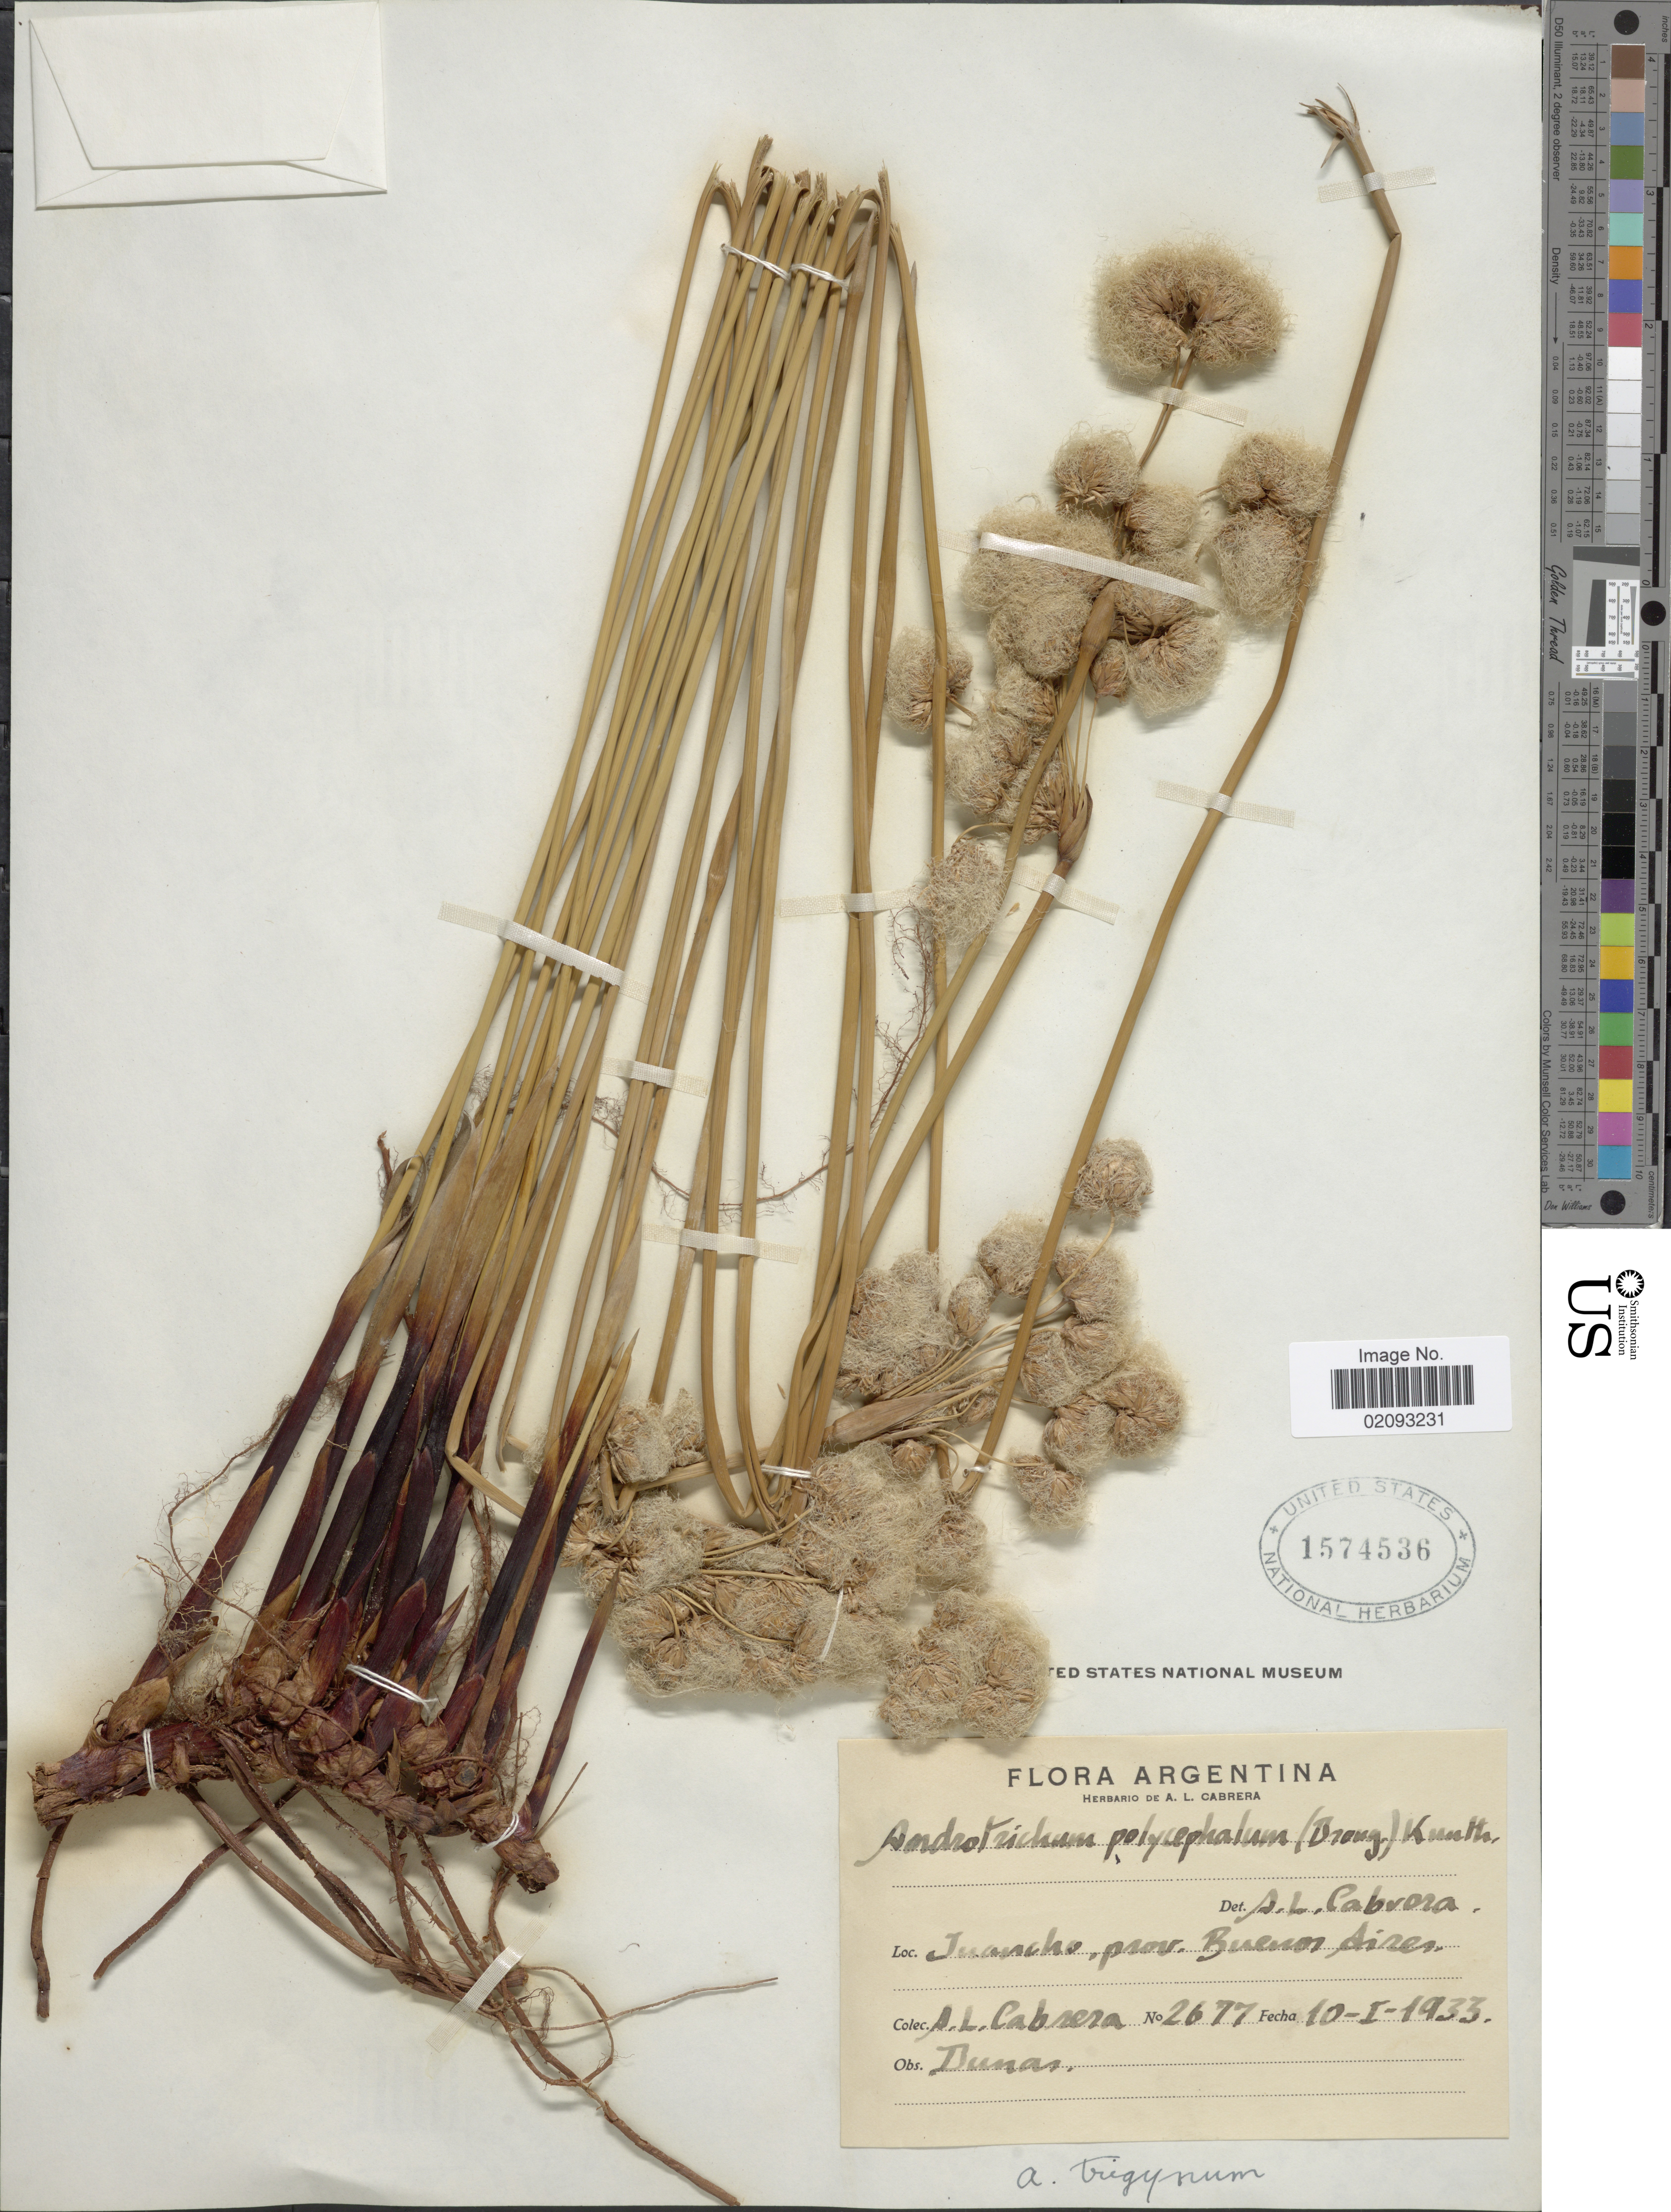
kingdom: Plantae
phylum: Tracheophyta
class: Liliopsida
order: Poales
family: Cyperaceae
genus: Cyperus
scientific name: Cyperus trigynus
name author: Spreng.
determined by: Strong, Mark T., (BOT), Smithsonian Institution - National Museum of Natural History (UNITED STATES)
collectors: A. L. Cabrera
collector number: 2677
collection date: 1933-01-10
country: Argentina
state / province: Buenos Aires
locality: Juancho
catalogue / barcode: US 1574536